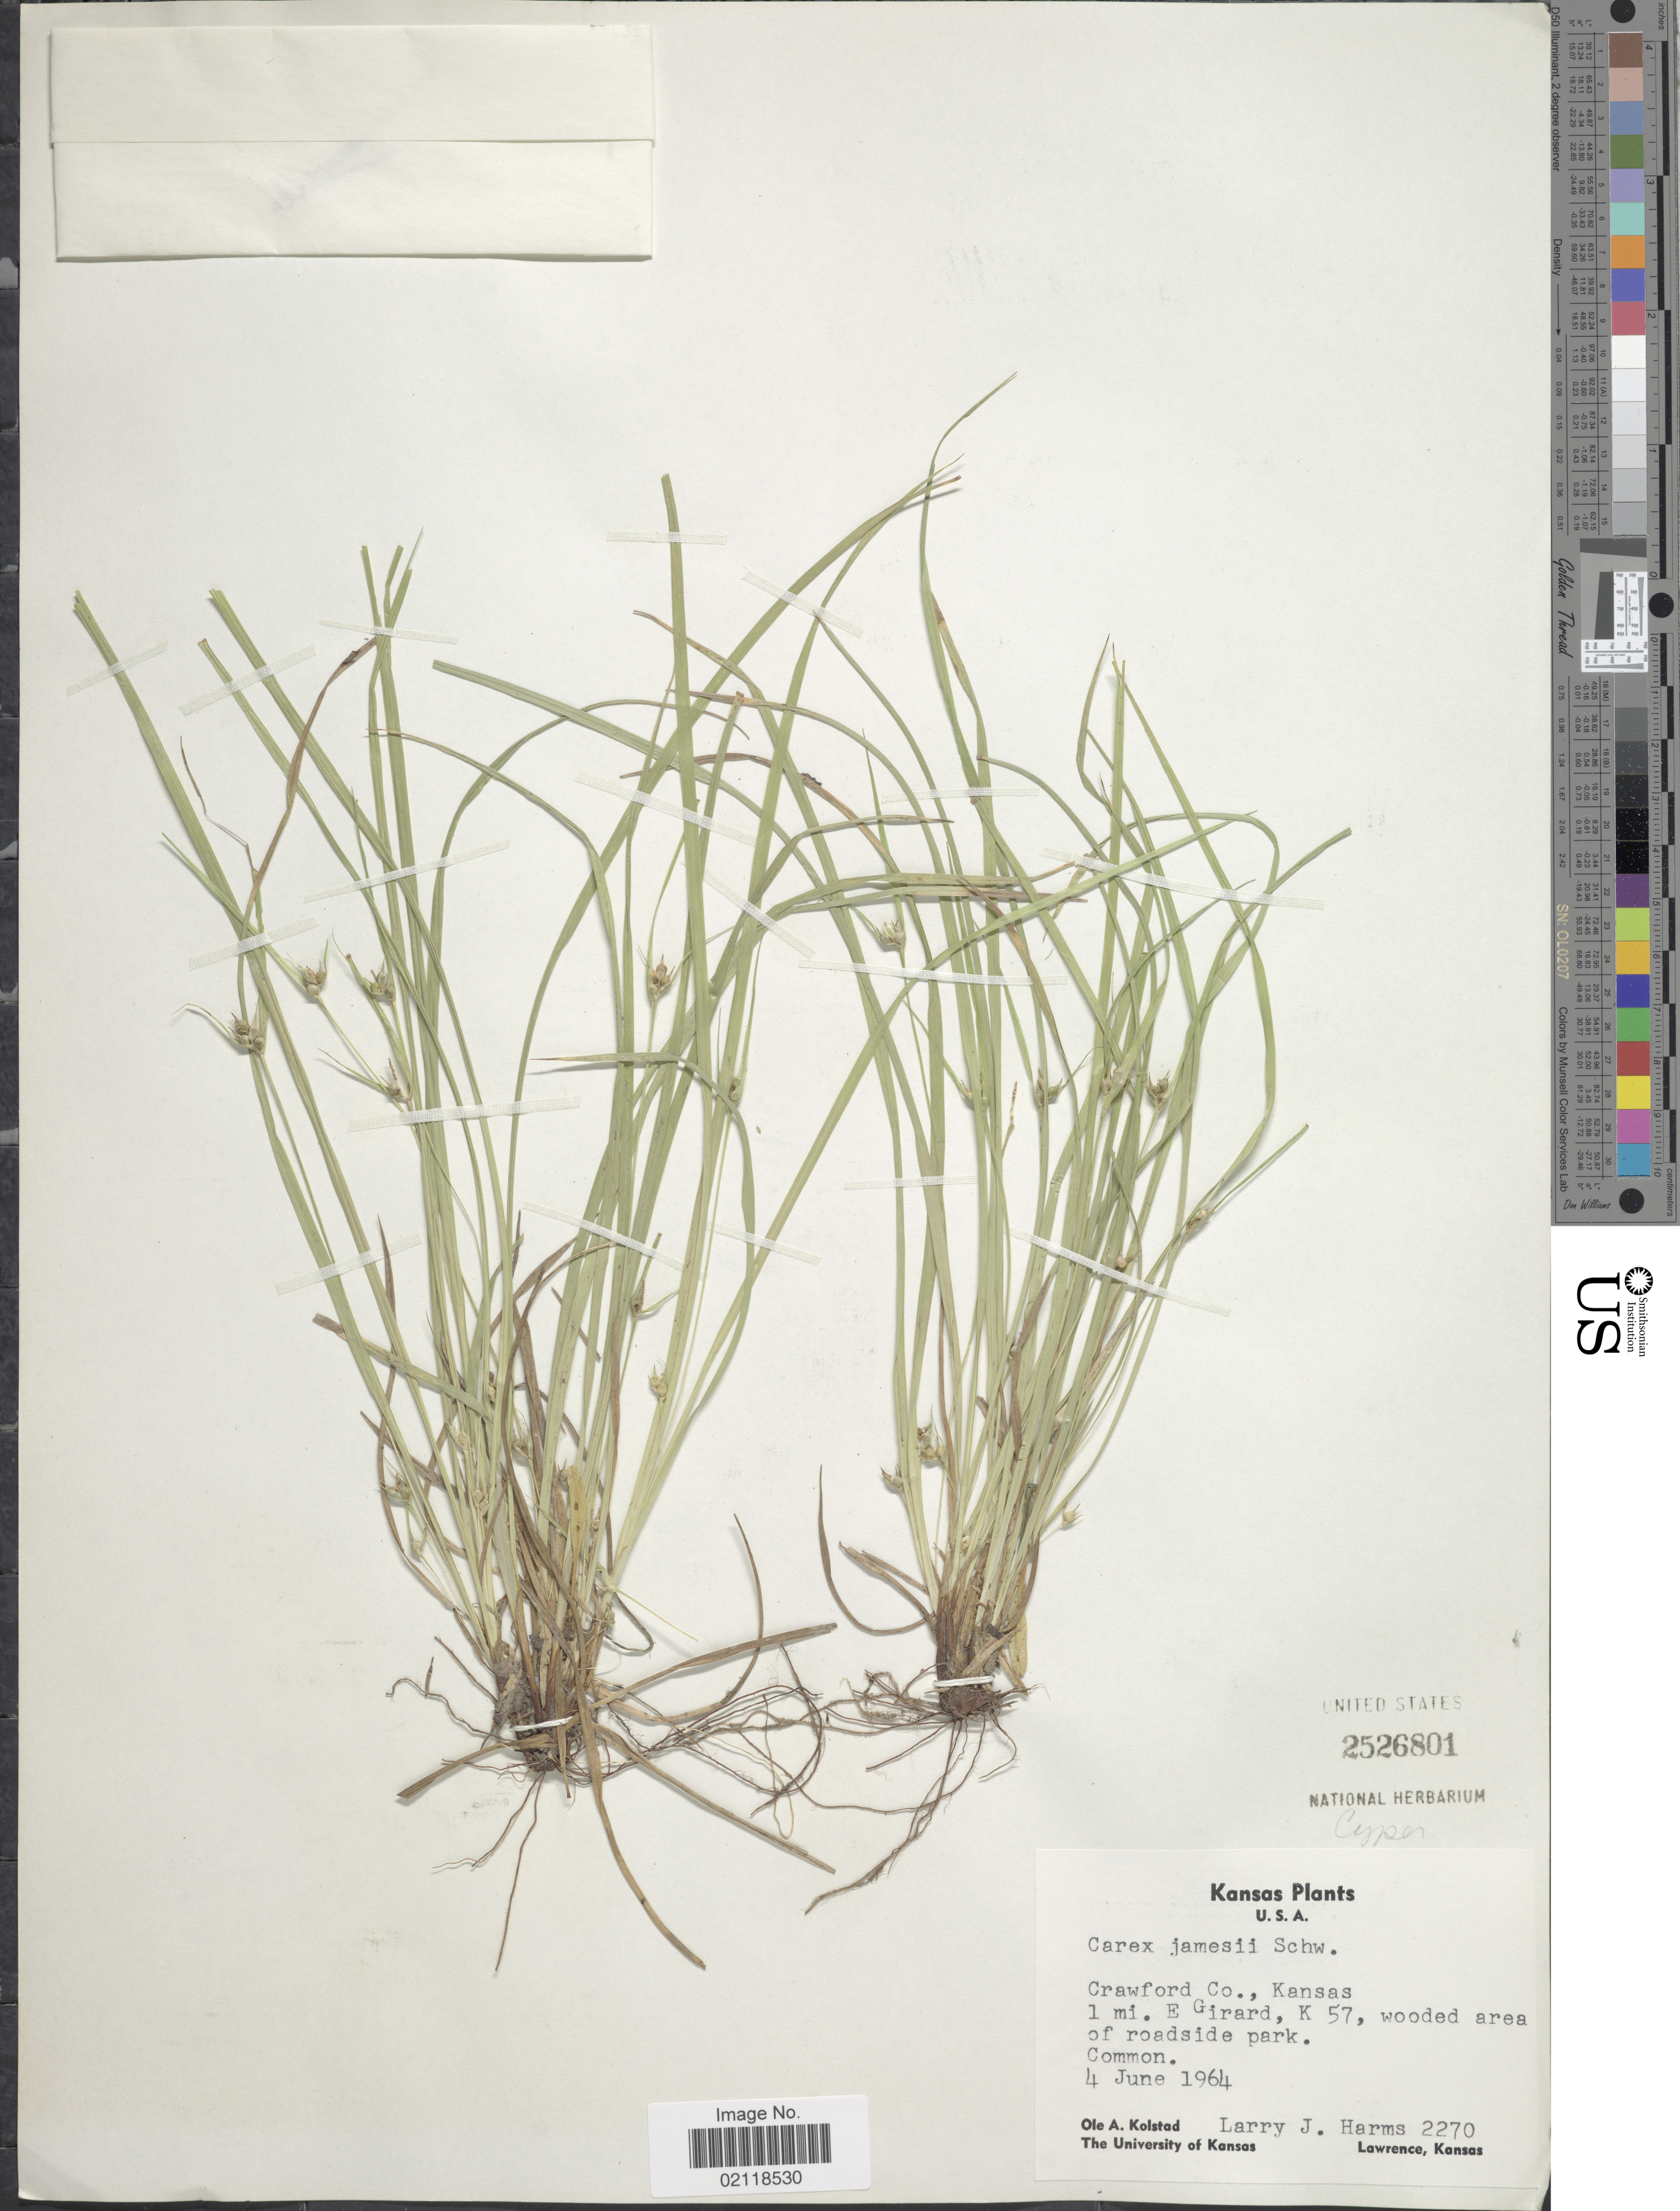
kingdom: Plantae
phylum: Tracheophyta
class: Liliopsida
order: Poales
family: Cyperaceae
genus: Carex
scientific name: Carex jamesii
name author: Schwein.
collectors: O. Kolstad & L. Harms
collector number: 2270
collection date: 1964-06-04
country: United States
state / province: Kansas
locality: Crawford Co., 1 mi. E Girard, K 57, wooded area of roadside park.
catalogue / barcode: US 2526801